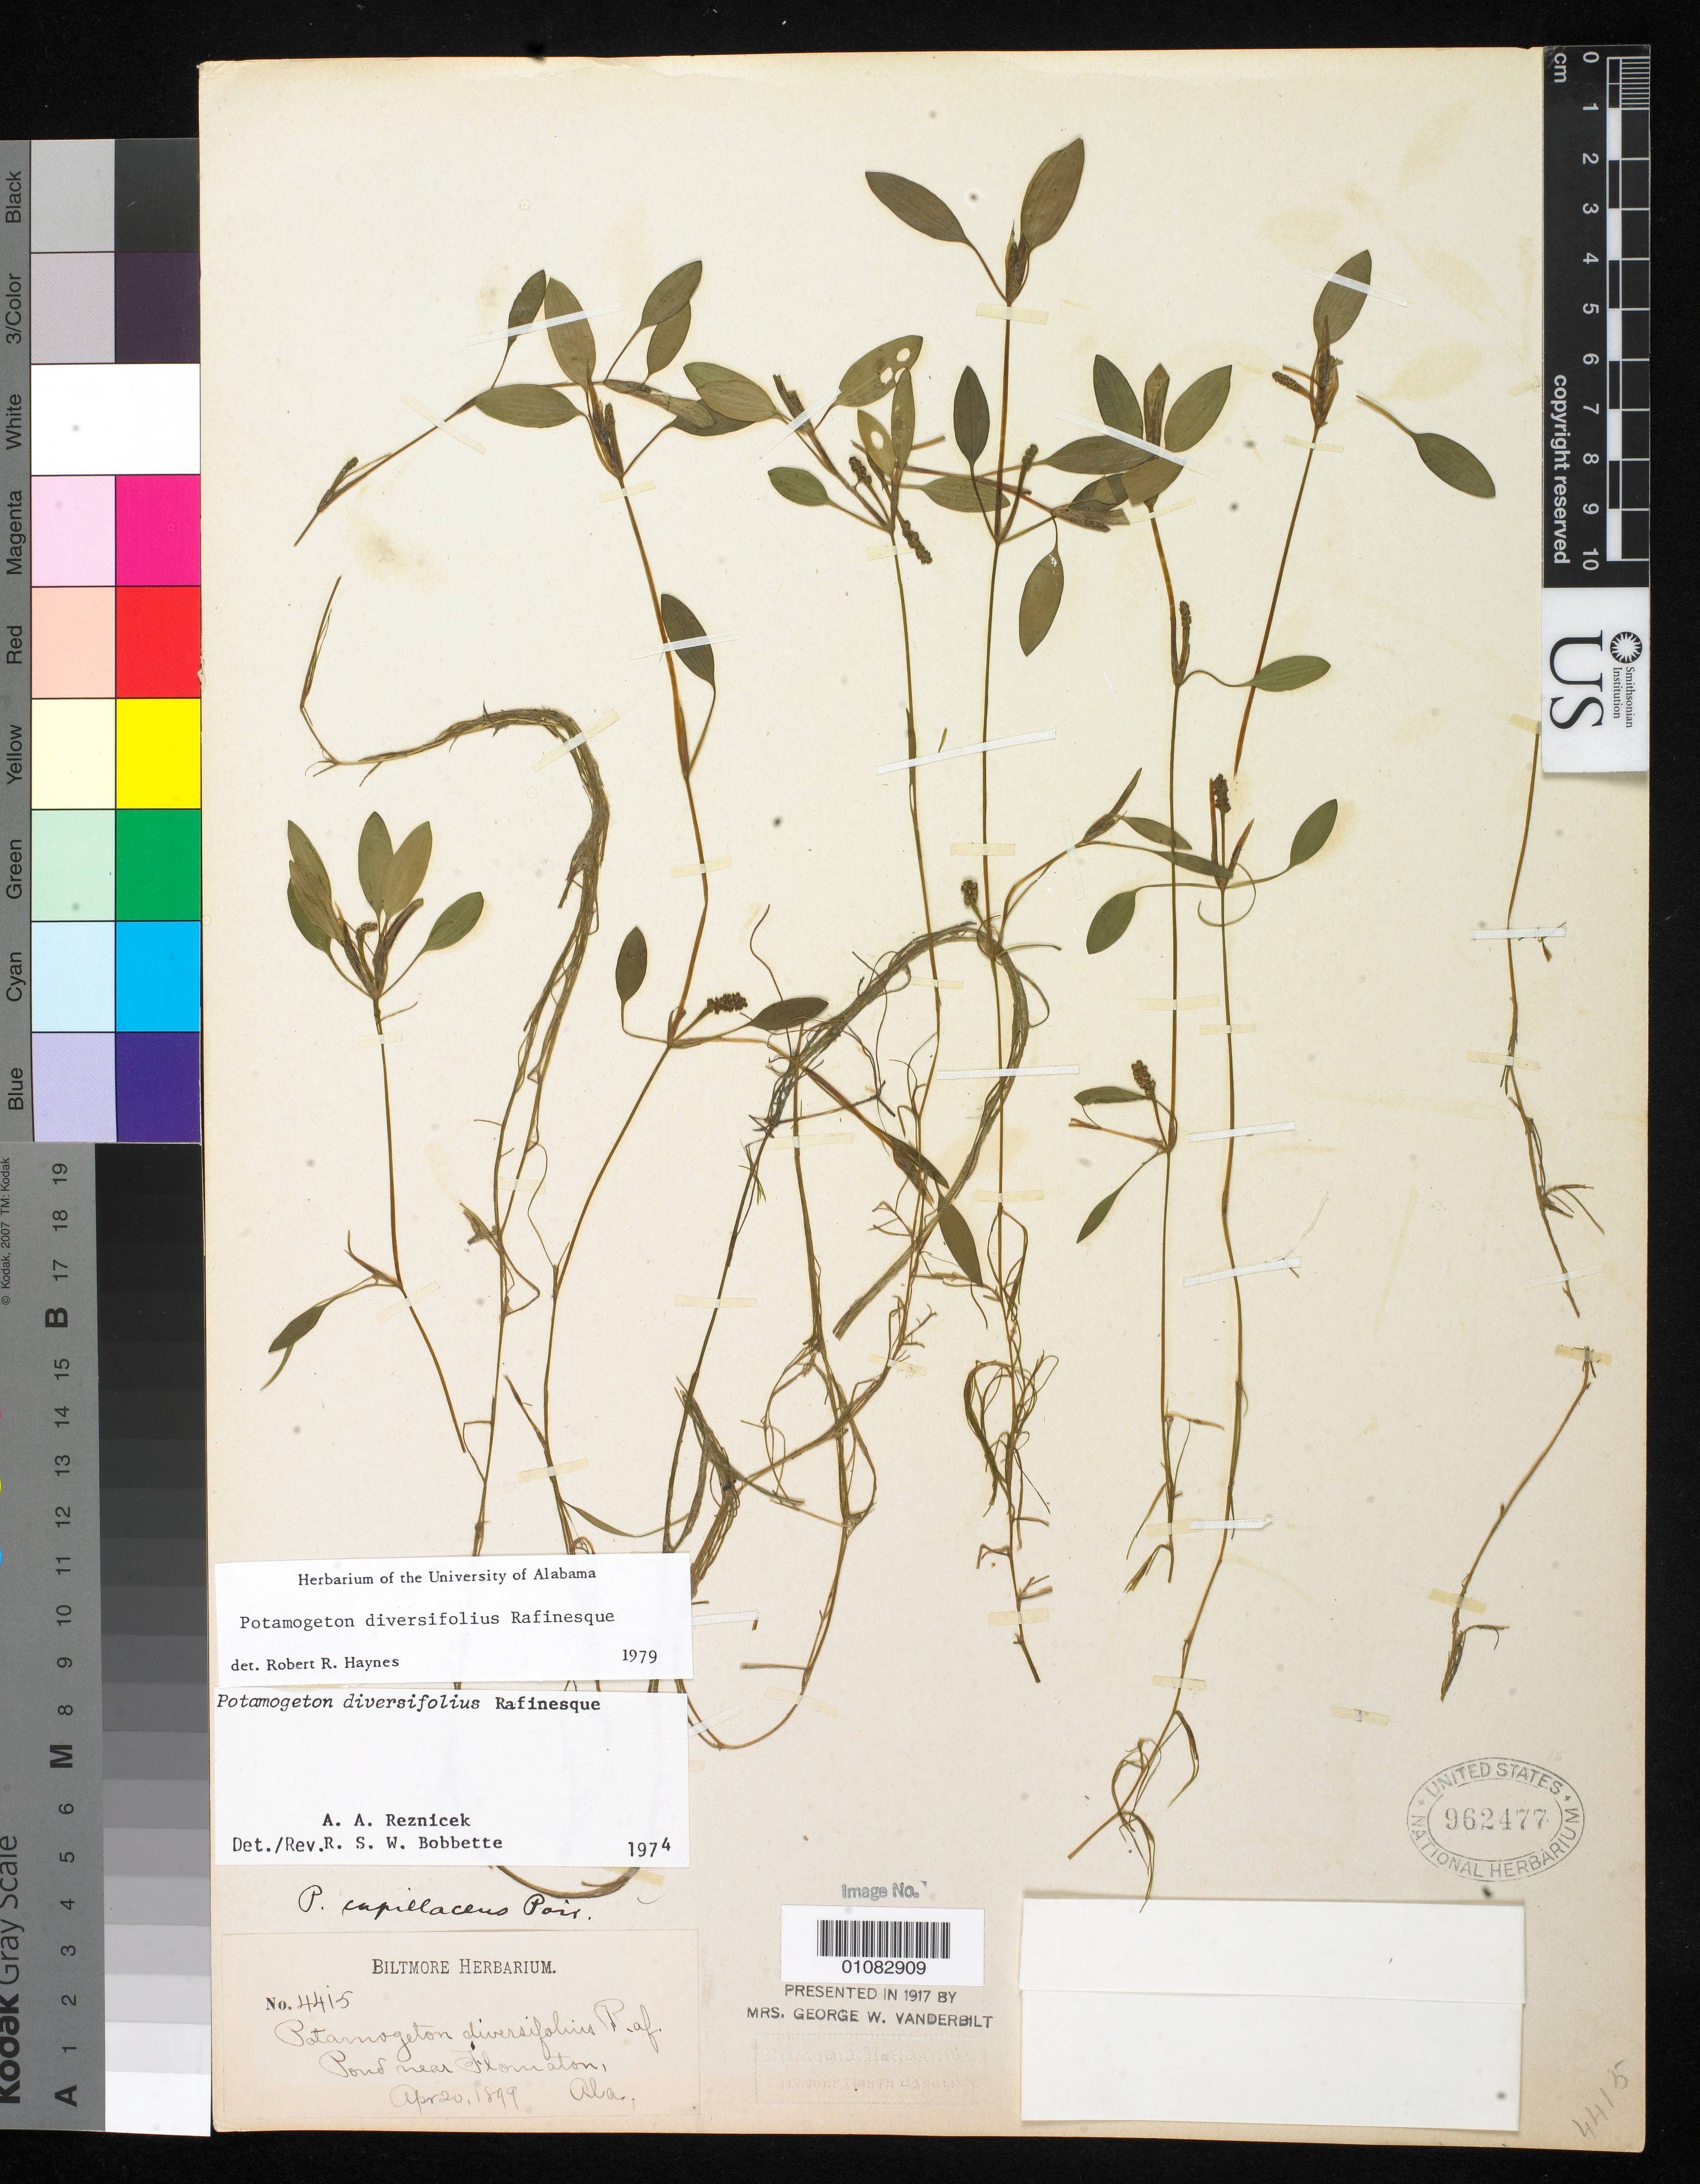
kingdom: Plantae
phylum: Tracheophyta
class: Liliopsida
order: Alismatales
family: Potamogetonaceae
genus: Potamogeton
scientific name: Potamogeton diversifolius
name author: Raf.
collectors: ex herb. Biltmore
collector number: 4415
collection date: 1899-04-20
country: United States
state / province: Alabama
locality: near Flomaton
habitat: Pond.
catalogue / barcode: US 962477